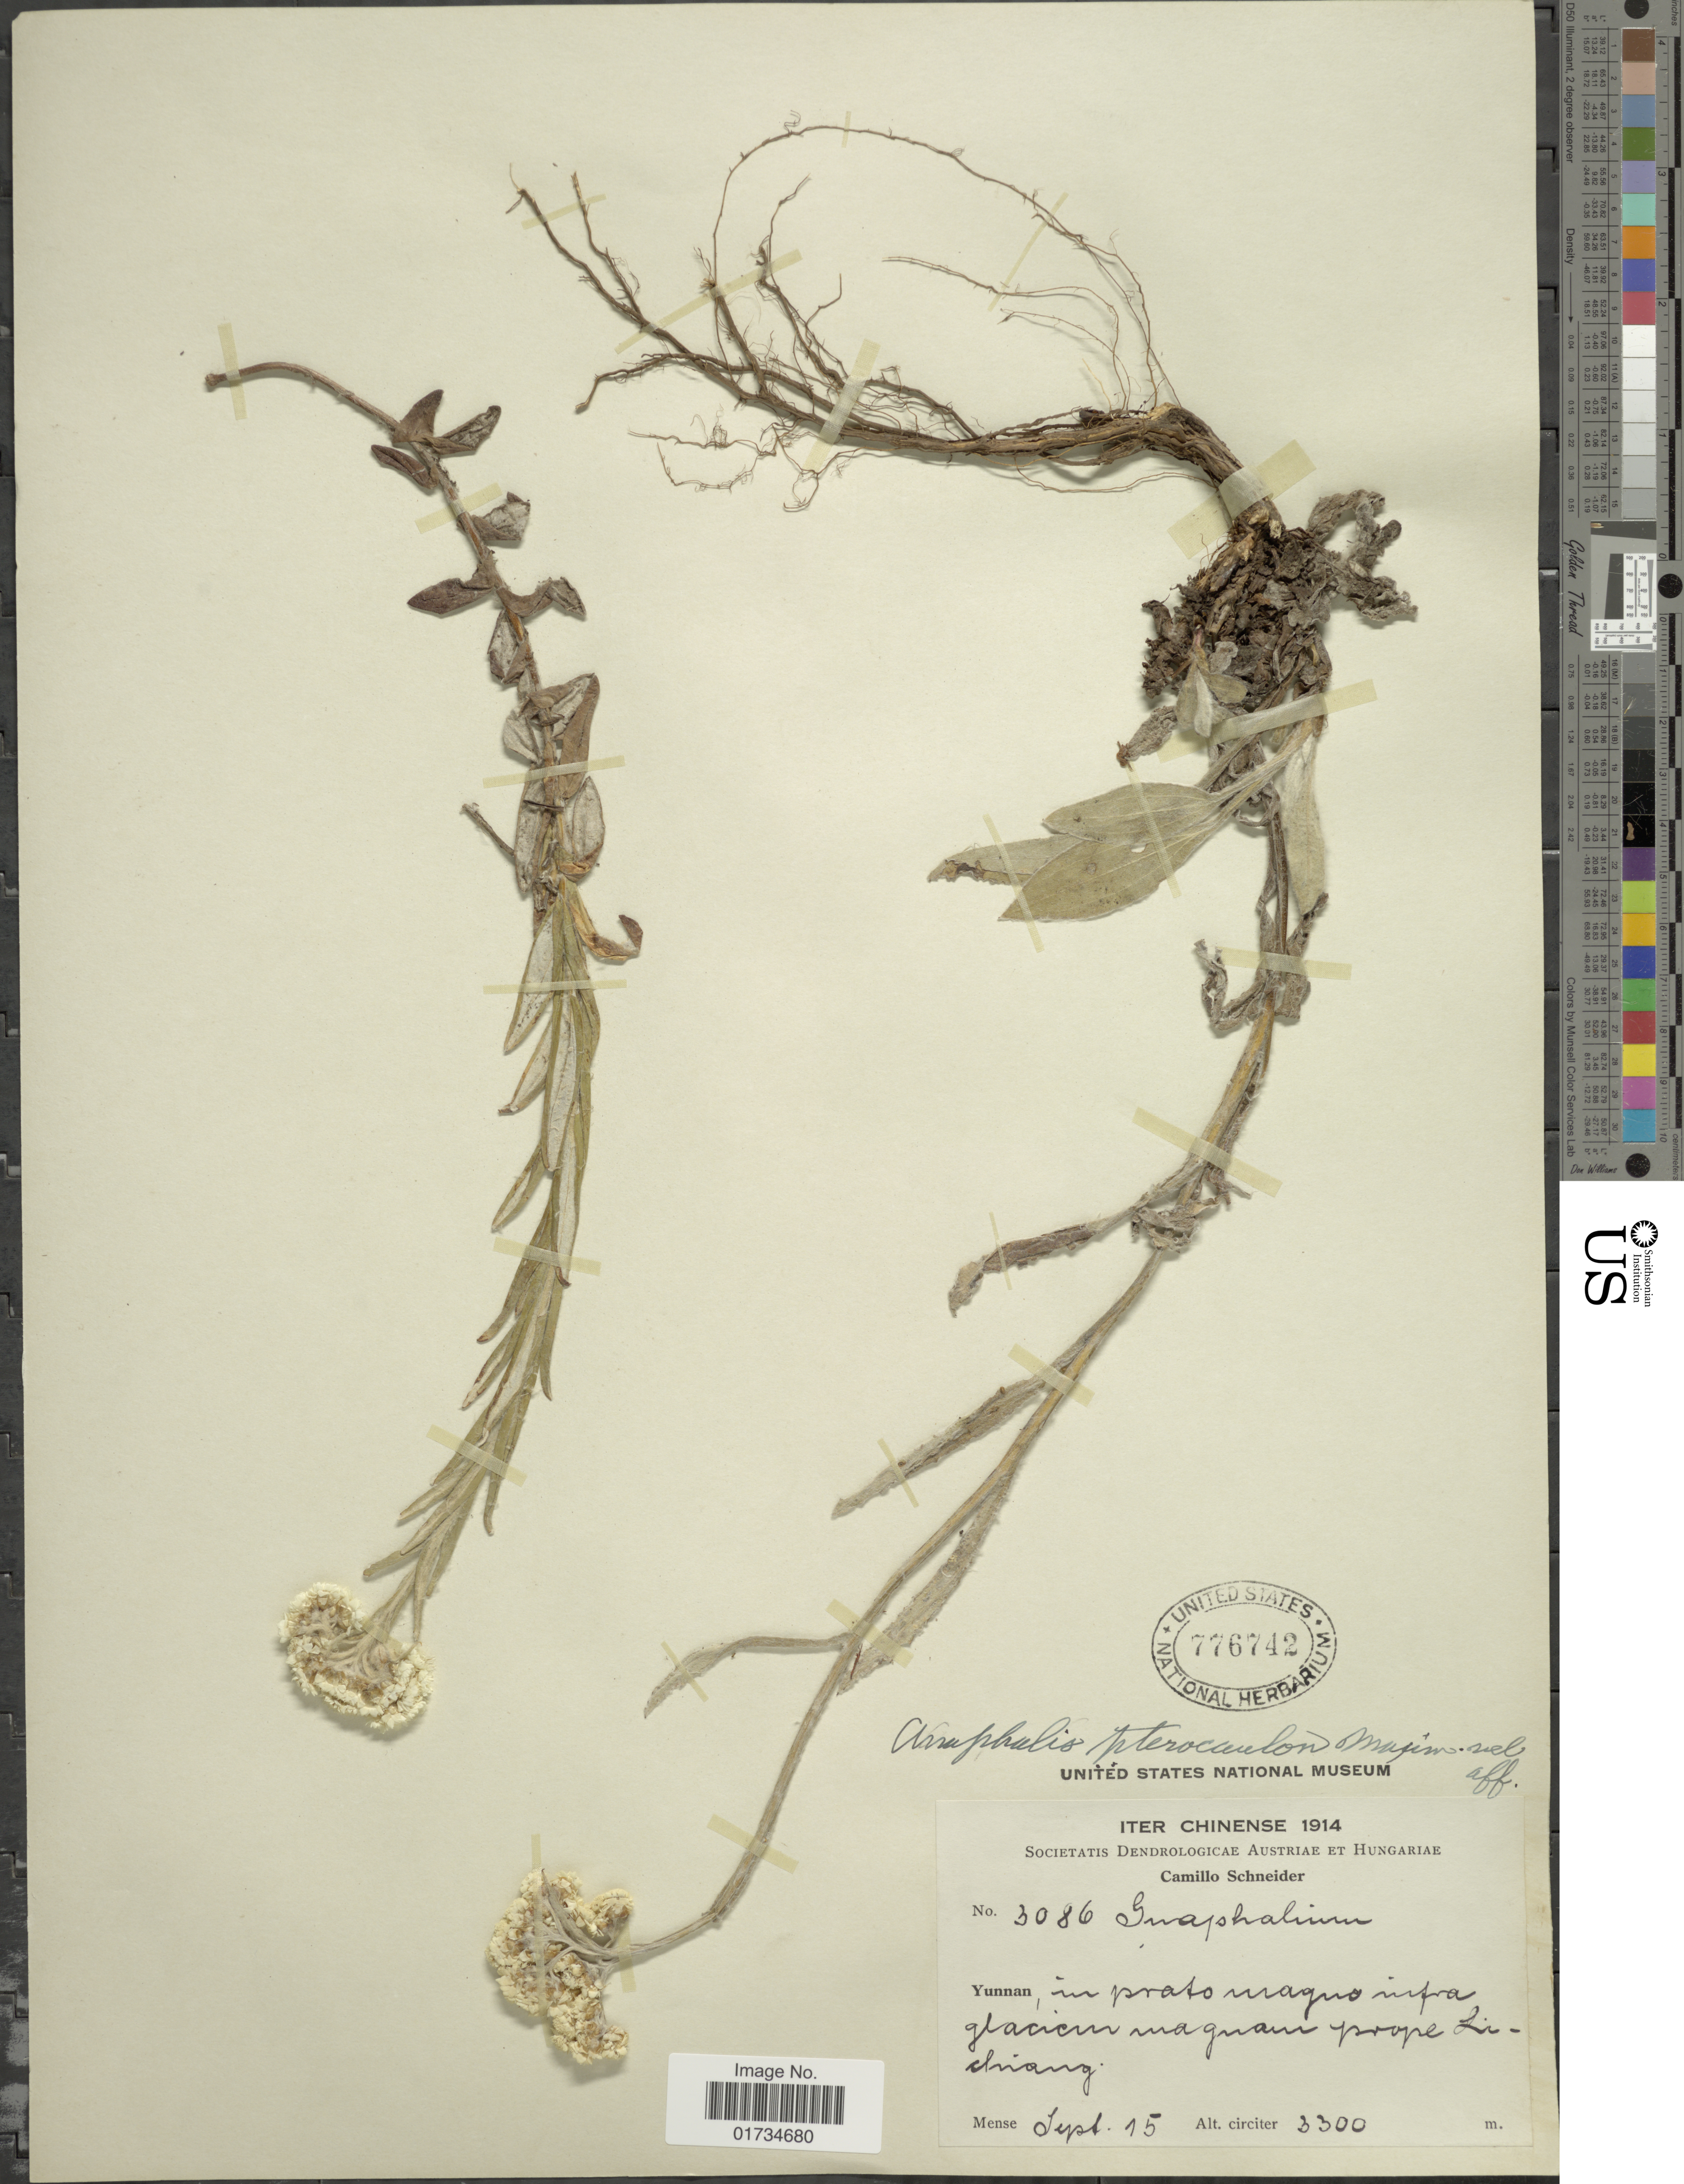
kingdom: Plantae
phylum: Tracheophyta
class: Magnoliopsida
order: Asterales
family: Asteraceae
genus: Anaphalis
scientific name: Anaphalis pterocaulon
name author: Maxim.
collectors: C. K. Schneider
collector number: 3086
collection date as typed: Transcribed d/m/y: /9/15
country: China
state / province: Yunnan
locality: Iter Chinense, Yunnan, in prato magno infra flaciur una guan prope Lichiang [interpreted]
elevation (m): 3300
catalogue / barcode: US 776742